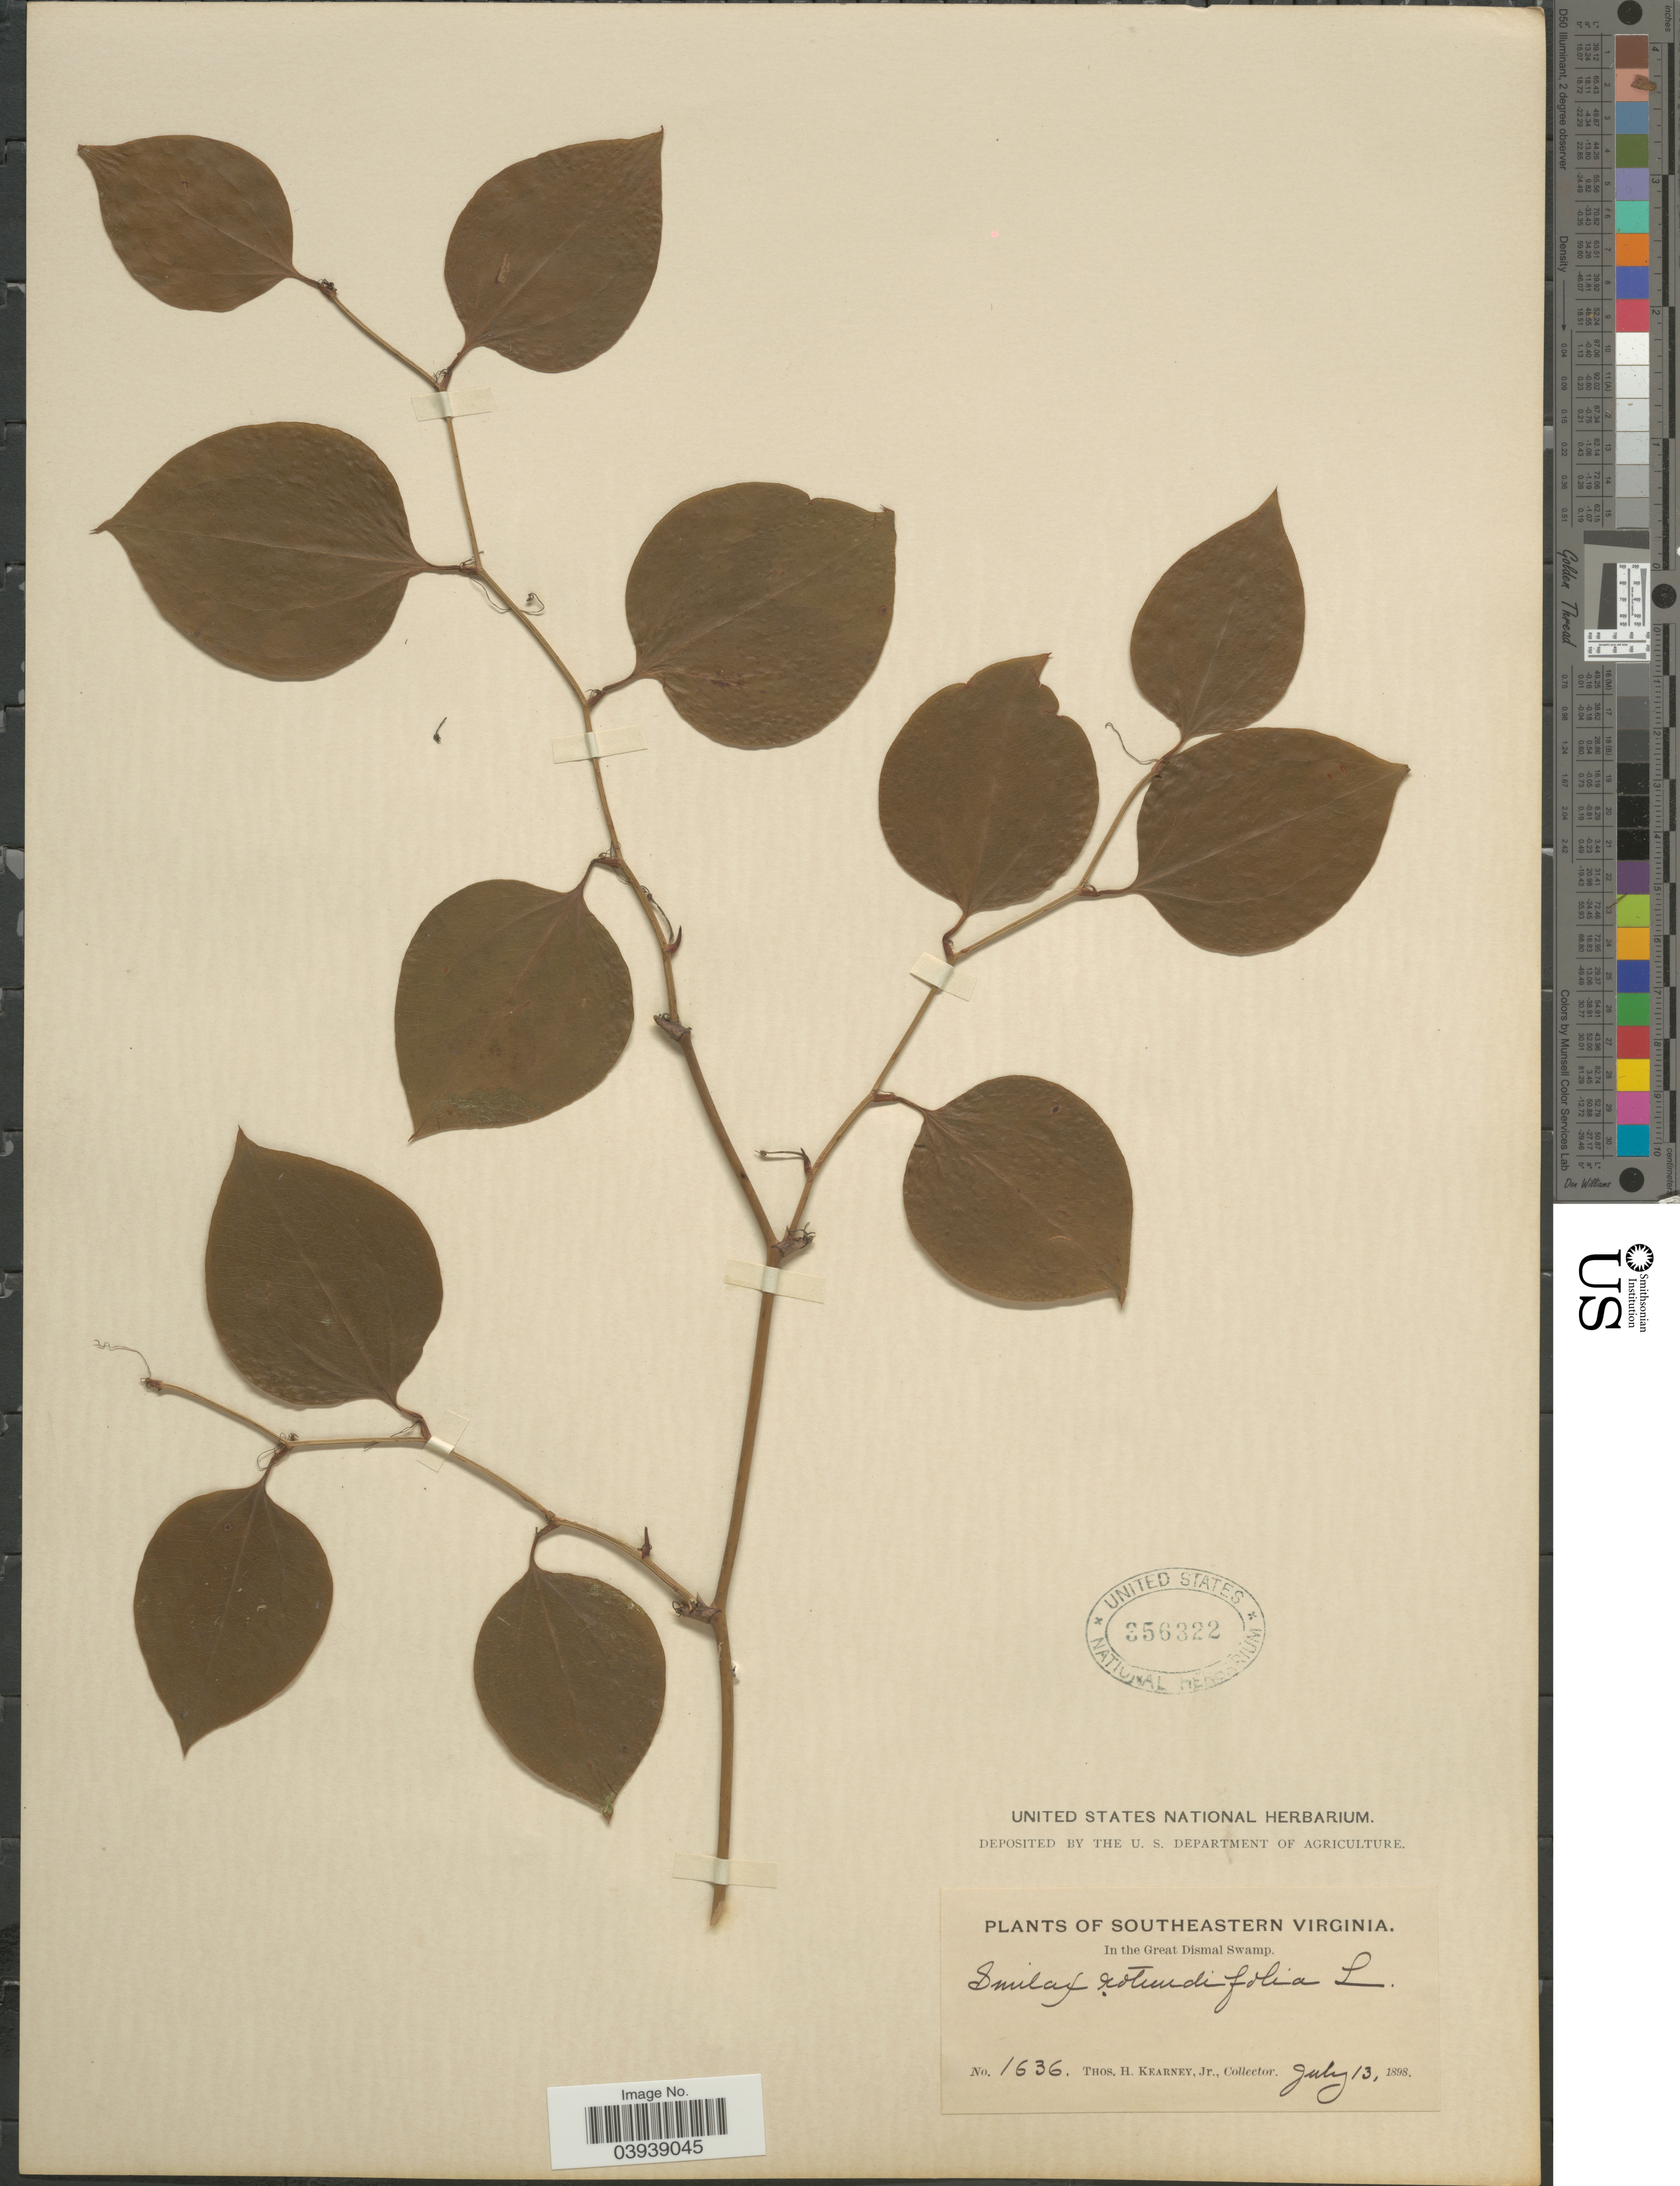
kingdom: Plantae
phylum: Tracheophyta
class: Liliopsida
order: Liliales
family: Smilacaceae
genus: Smilax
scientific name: Smilax rotundifolia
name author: L.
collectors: T. H. Kearney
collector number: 1636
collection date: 1898-07-13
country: United States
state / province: Virginia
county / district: City of Chesapeake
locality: Southeastern Virginia. In the Great Dismal Swamp.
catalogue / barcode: US 356322